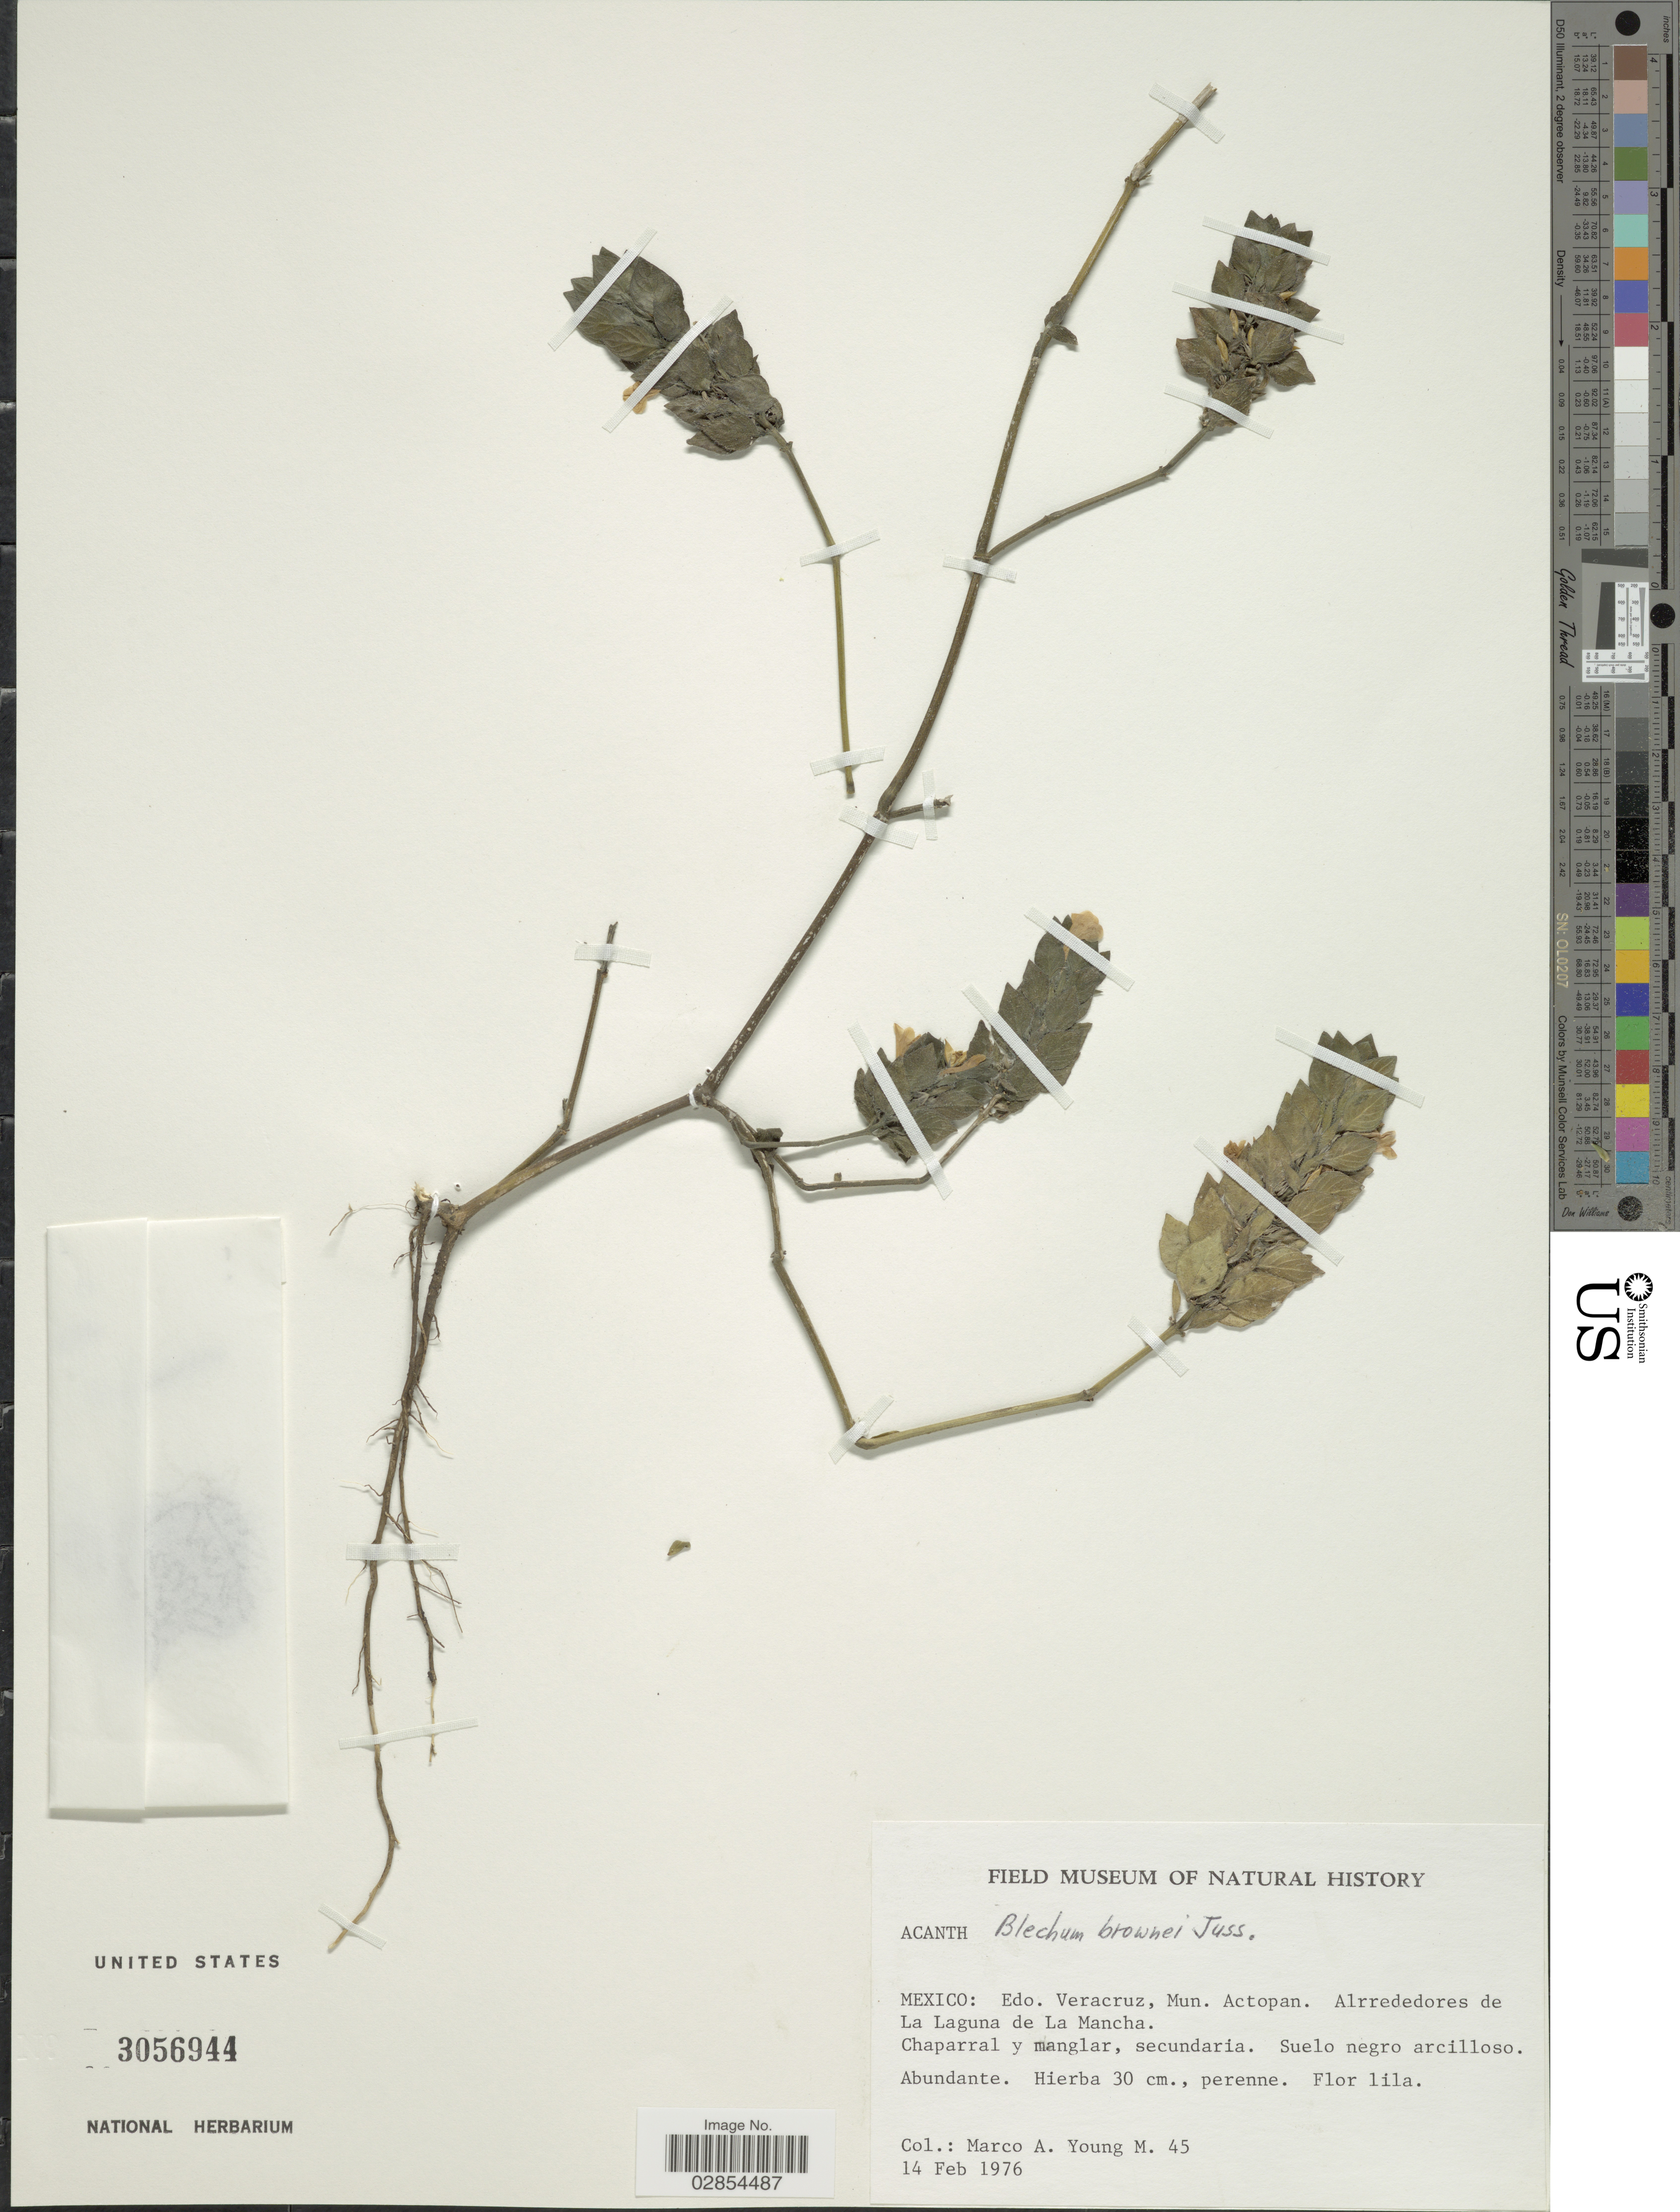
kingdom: Plantae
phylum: Tracheophyta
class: Magnoliopsida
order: Lamiales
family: Acanthaceae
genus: Blechum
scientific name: Blechum brownei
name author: Juss.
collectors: M. Young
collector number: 45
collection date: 1976-02-14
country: Mexico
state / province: Veracruz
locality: Edo. Veracruz, Mun. Actopan. Alrededores de La Laguna de La Mancha.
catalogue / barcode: US 3056944